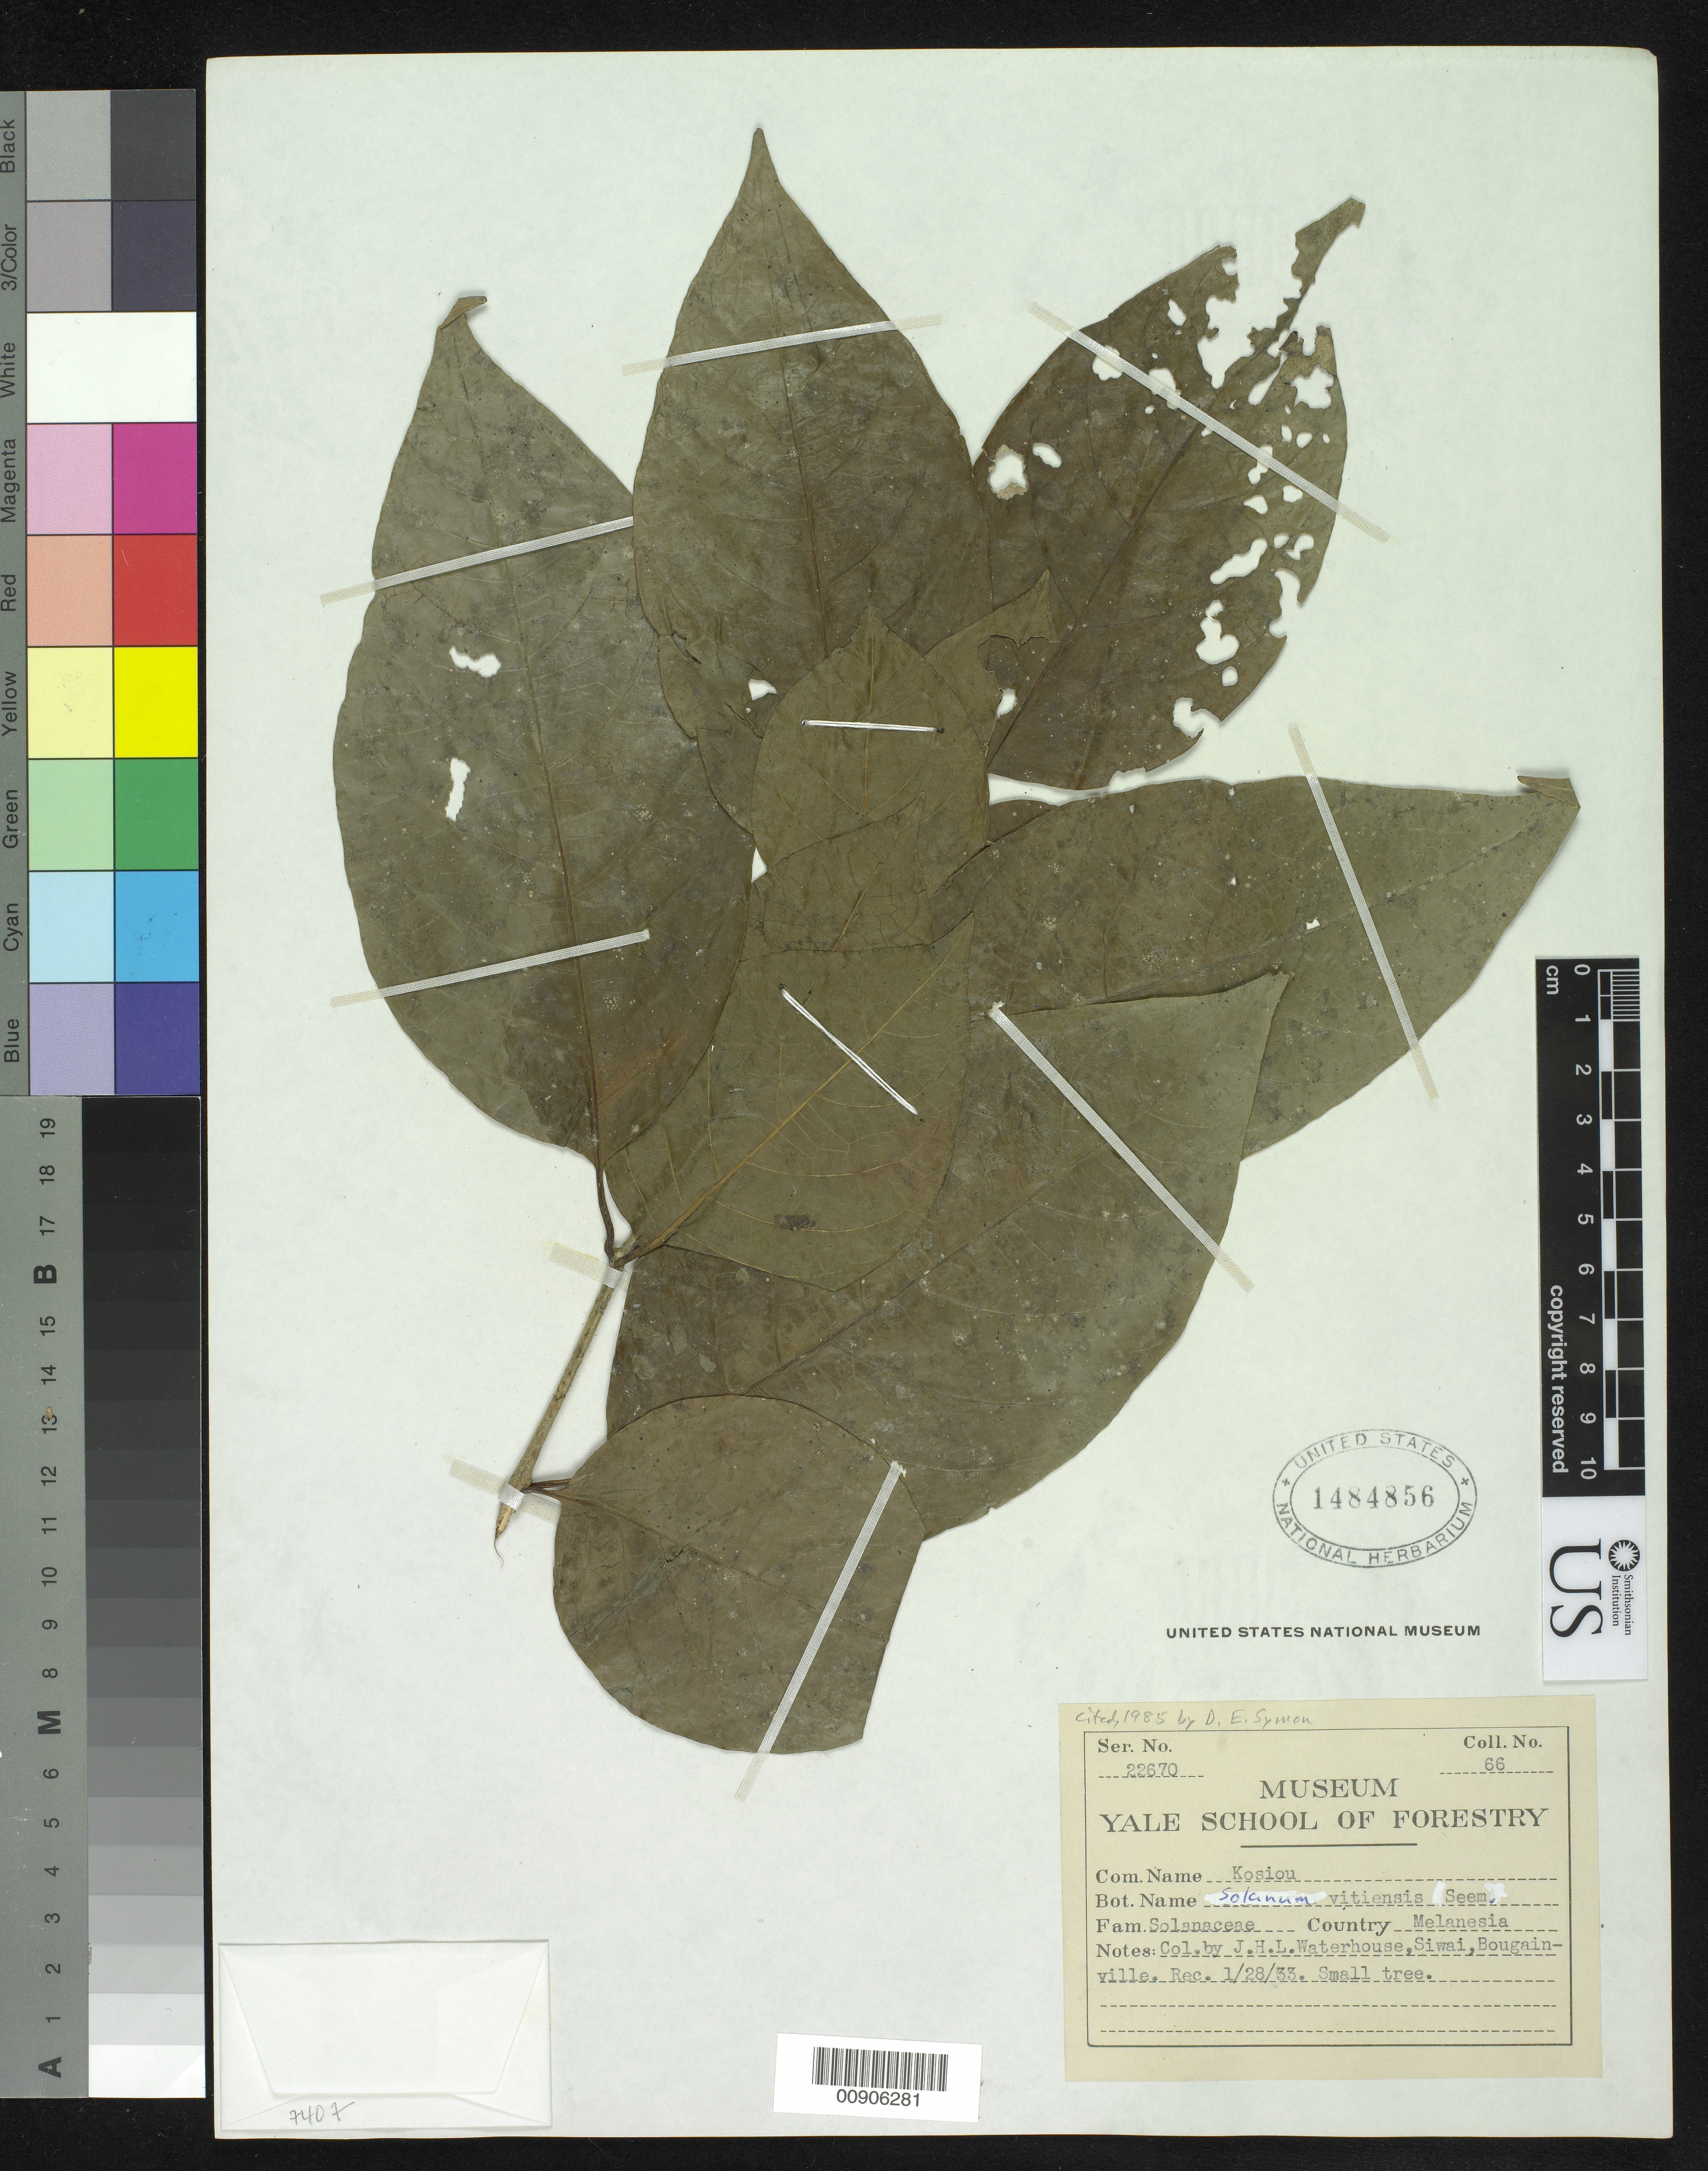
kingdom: Plantae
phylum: Tracheophyta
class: Magnoliopsida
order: Solanales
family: Solanaceae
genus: Solanum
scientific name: Solanum viride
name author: R. Br.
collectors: J. Waterhouse, Siwai & -. Bougainville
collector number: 66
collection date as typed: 28 Jan 1933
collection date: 1933-01-28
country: Micronesia, Federated States of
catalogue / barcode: US 1484856